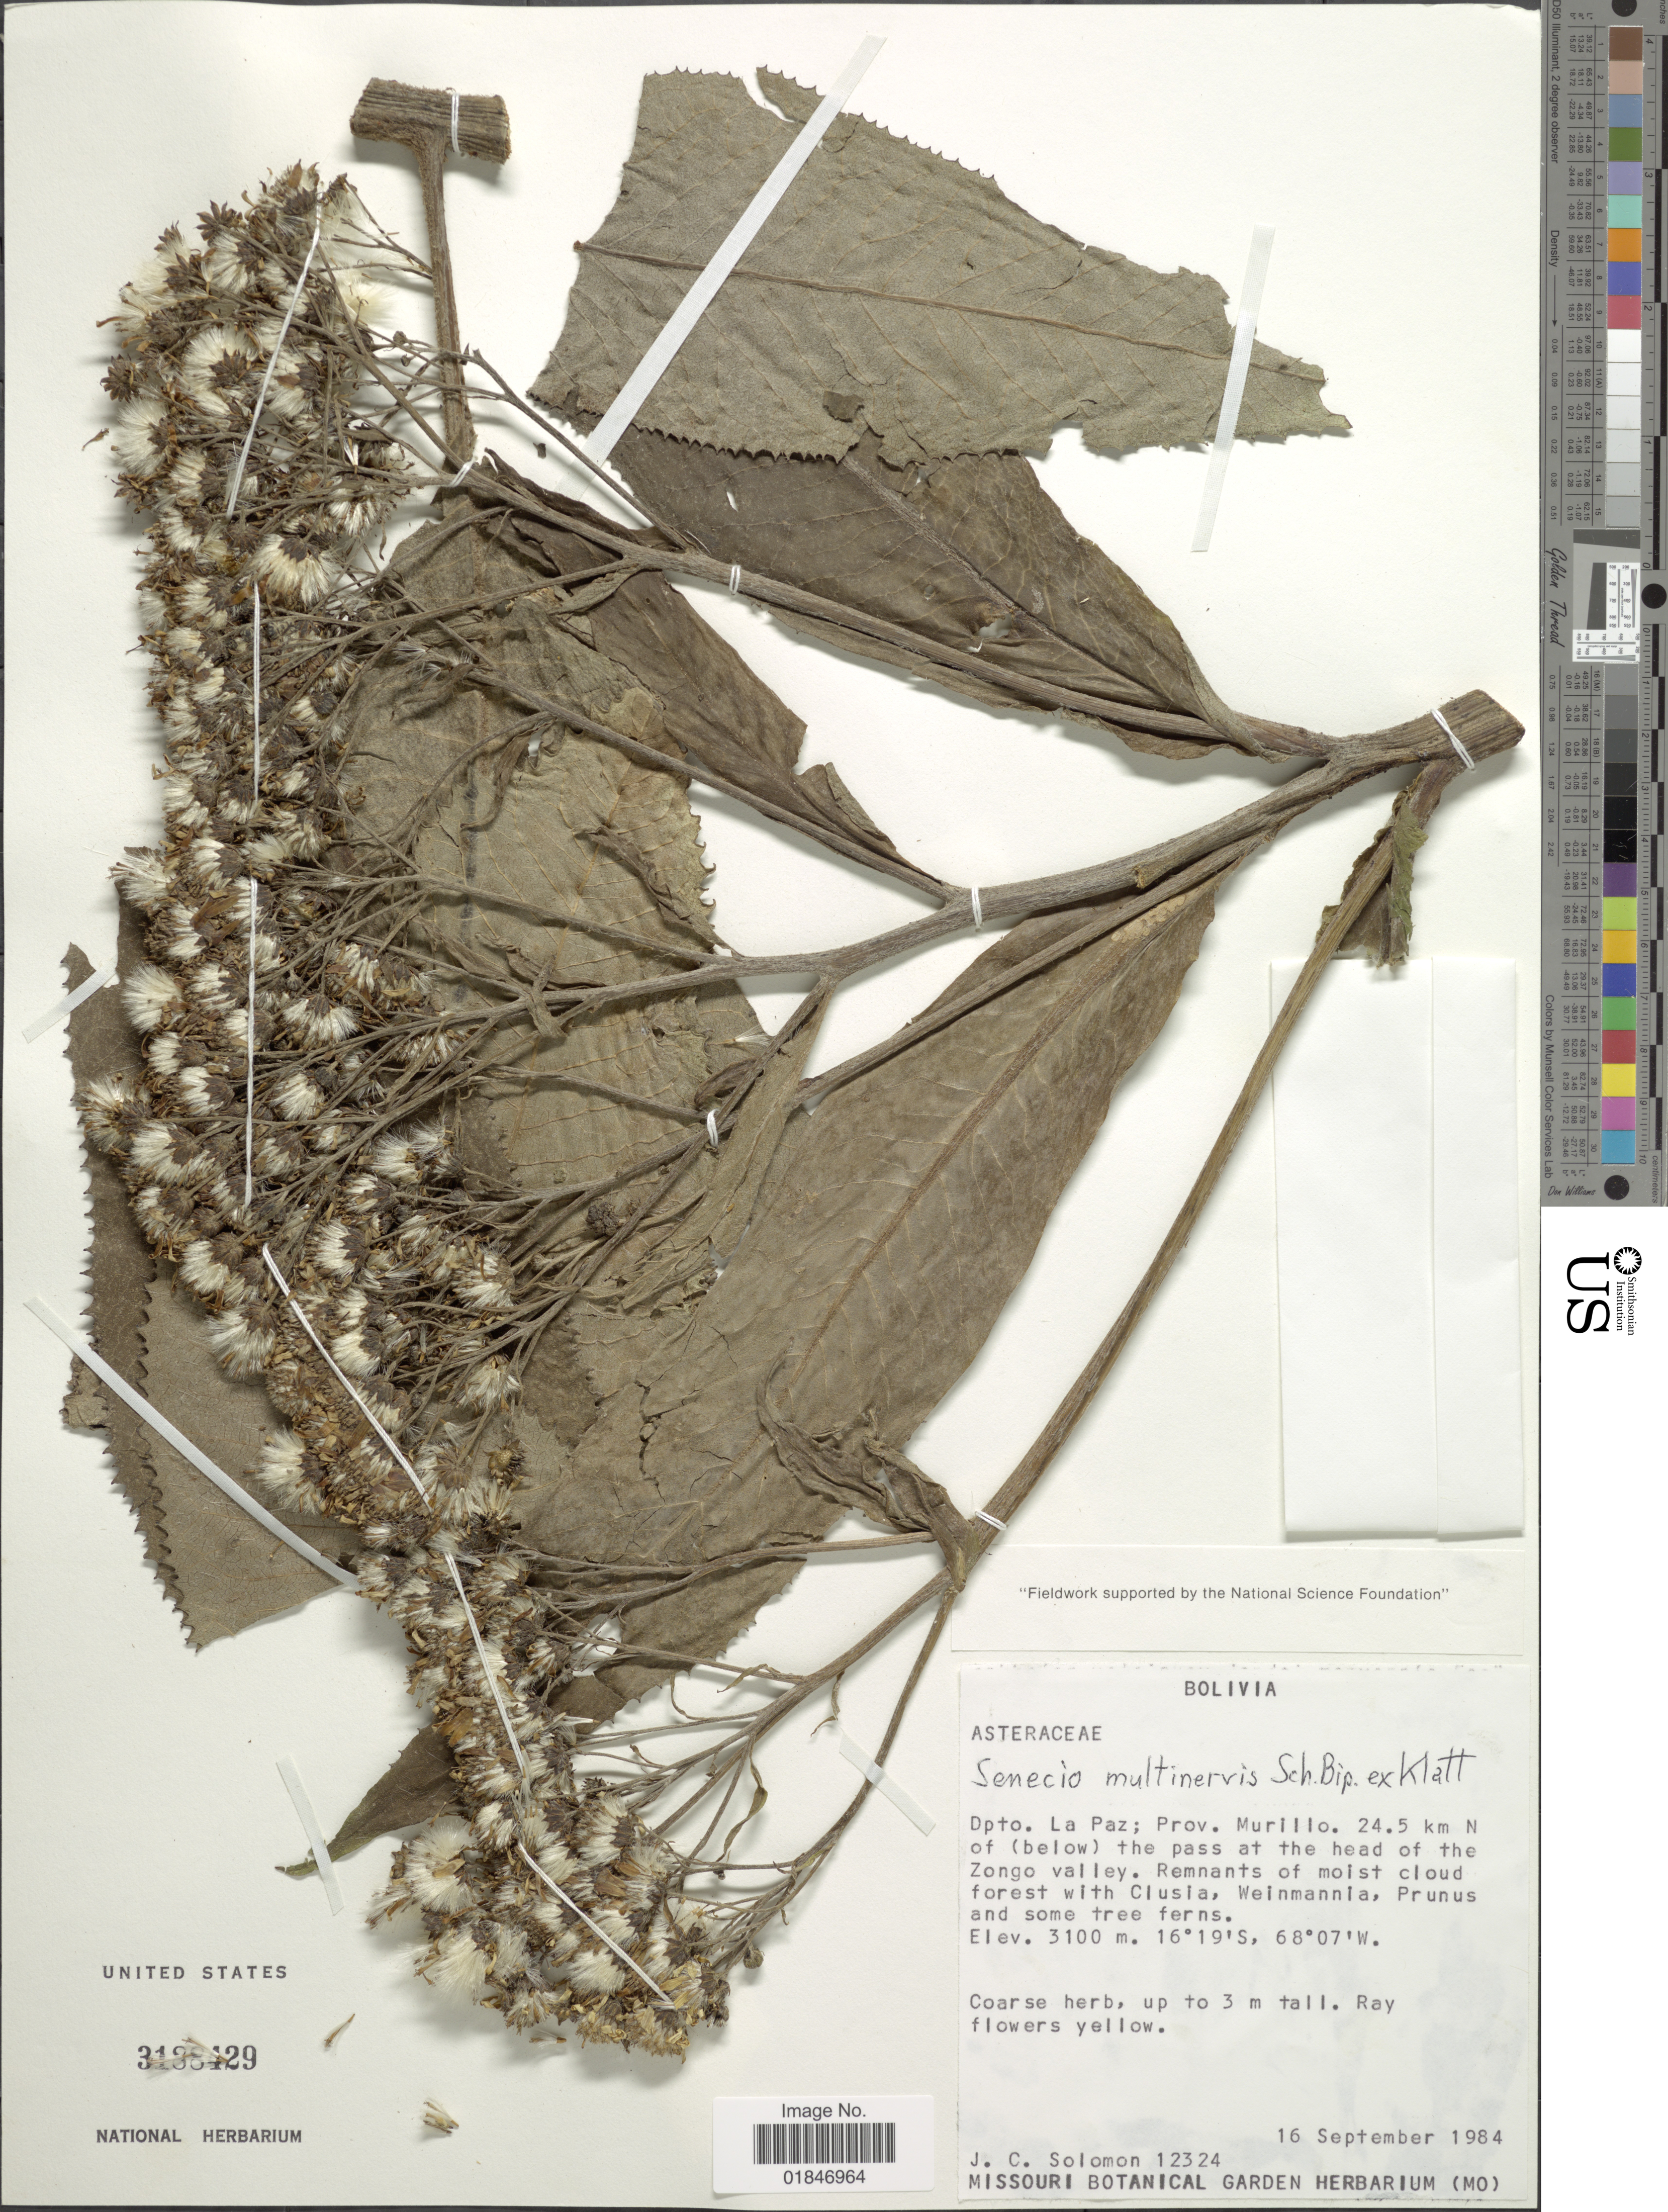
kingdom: Plantae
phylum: Tracheophyta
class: Magnoliopsida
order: Asterales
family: Asteraceae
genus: Dendrophorbium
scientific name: Dendrophorbium multinerve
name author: (Sch. Bip. ex Klatt) C. Jeffrey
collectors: J. C. Solomon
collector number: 12324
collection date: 1984-09-16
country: Bolivia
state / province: La Paz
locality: Prov. Murillo. 24.5 km N of below the pass at the road of the Zongo Valley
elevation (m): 3100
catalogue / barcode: US 3138429